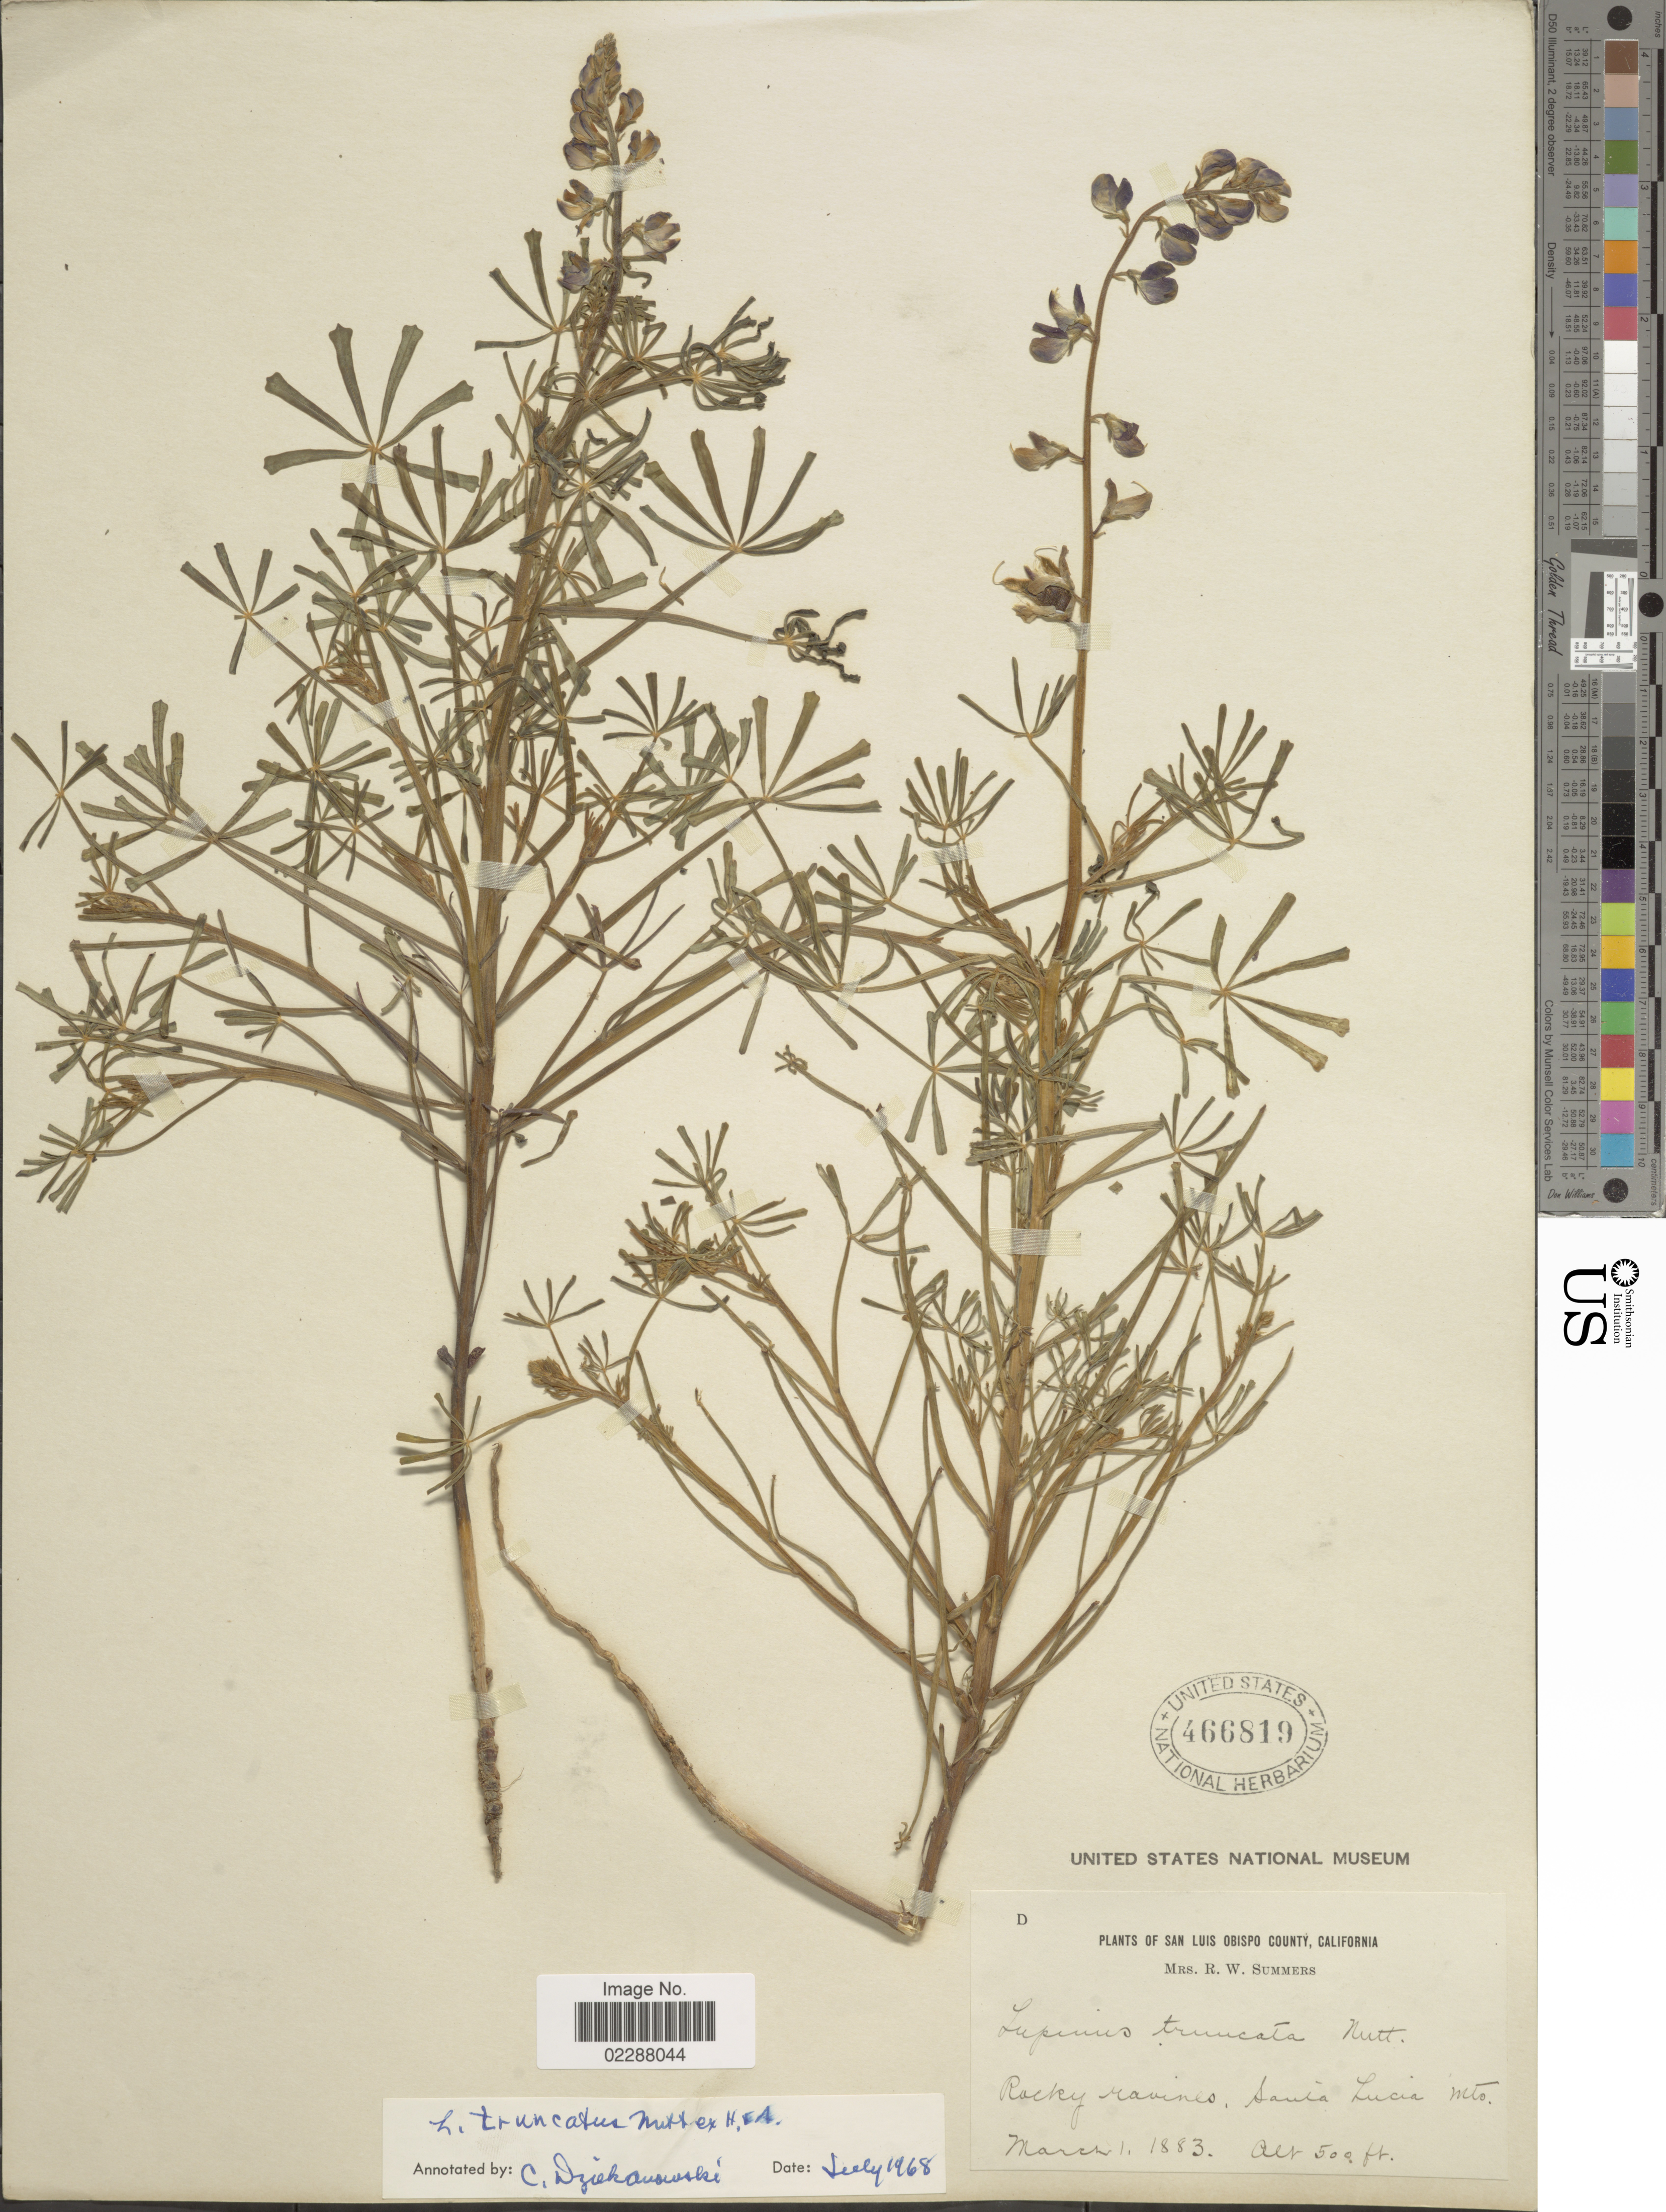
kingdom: Plantae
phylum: Tracheophyta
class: Magnoliopsida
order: Fabales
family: Fabaceae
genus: Lupinus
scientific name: Lupinus truncatus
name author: Nutt. ex Hook. & Arn.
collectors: R. Summers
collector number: D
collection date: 1883-03-01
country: United States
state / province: California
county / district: San Luis Obispo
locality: San Luis Obispo County, Rocky ravines, Santa Lucia Mts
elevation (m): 152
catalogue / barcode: US 466819